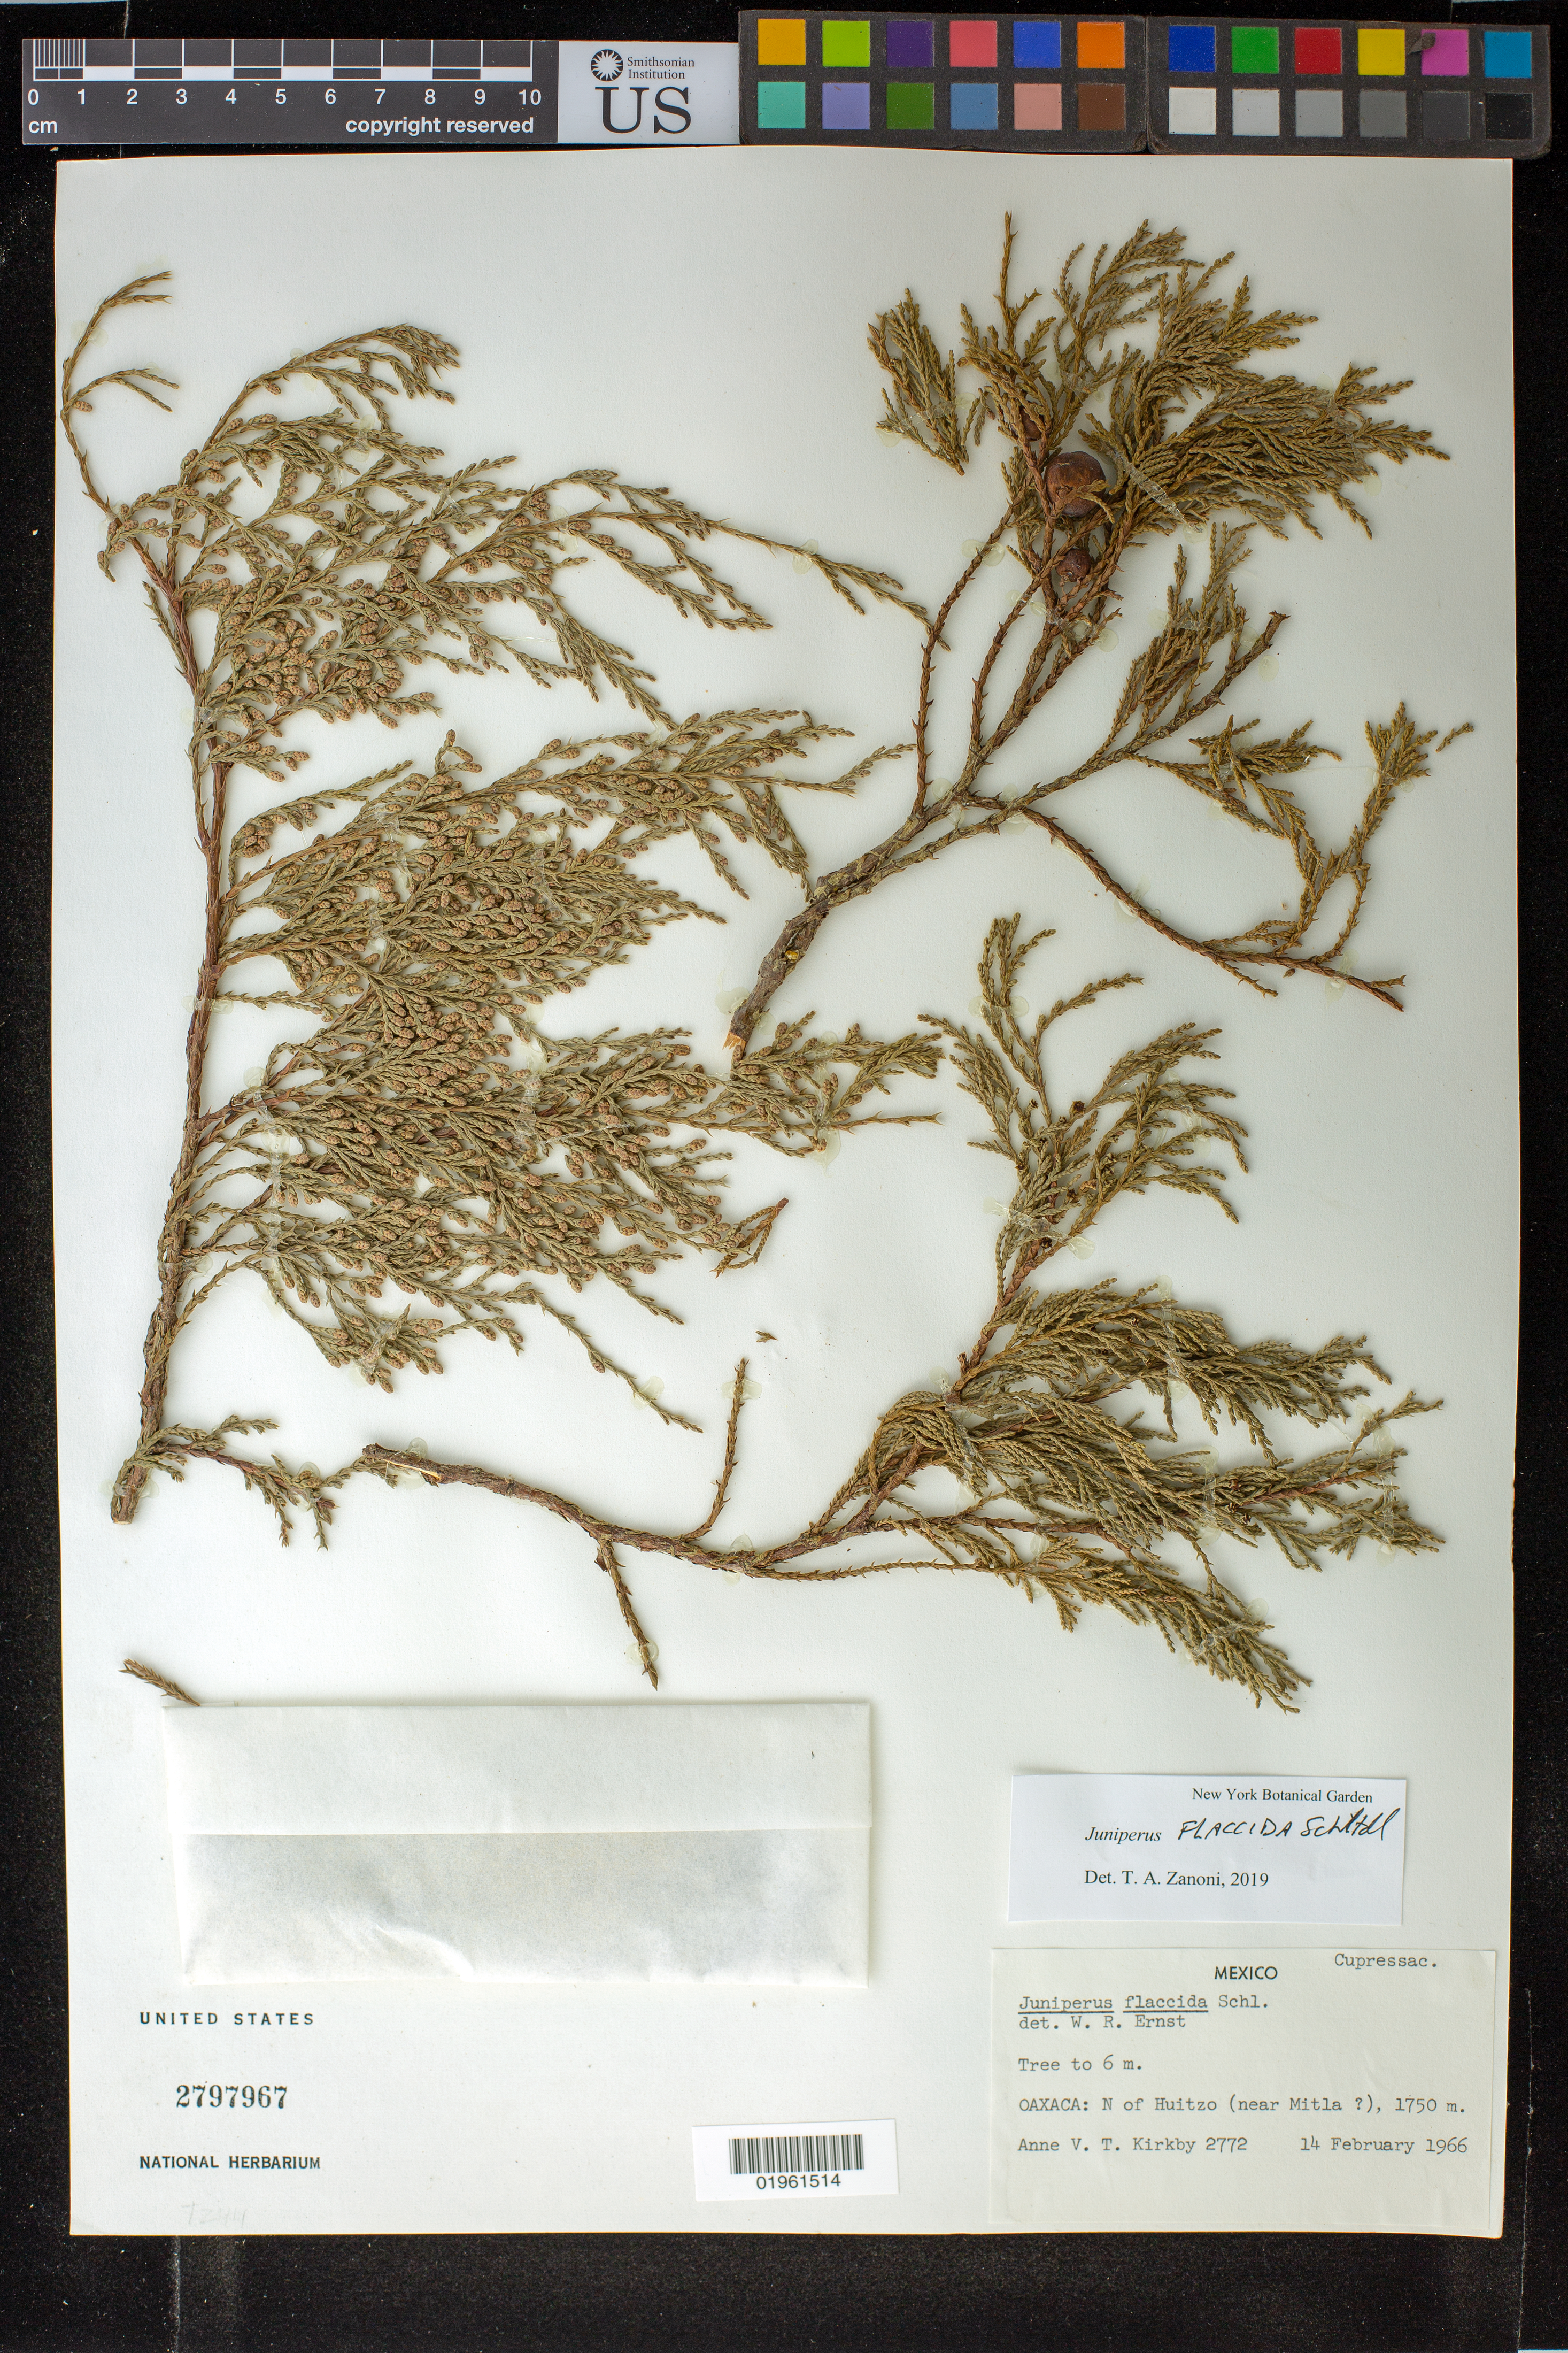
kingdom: Plantae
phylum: Tracheophyta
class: Pinopsida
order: Pinales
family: Cupressaceae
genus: Juniperus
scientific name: Juniperus flaccida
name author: Schltdl.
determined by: Zanoni, T. A., (NY), New York Botanical Garden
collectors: A. Kirkby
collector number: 2772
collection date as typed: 14 Feb 1966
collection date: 1966-02-14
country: Mexico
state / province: Oaxaca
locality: N of Huitzo (near Mitla ?).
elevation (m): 1750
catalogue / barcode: US 2797967